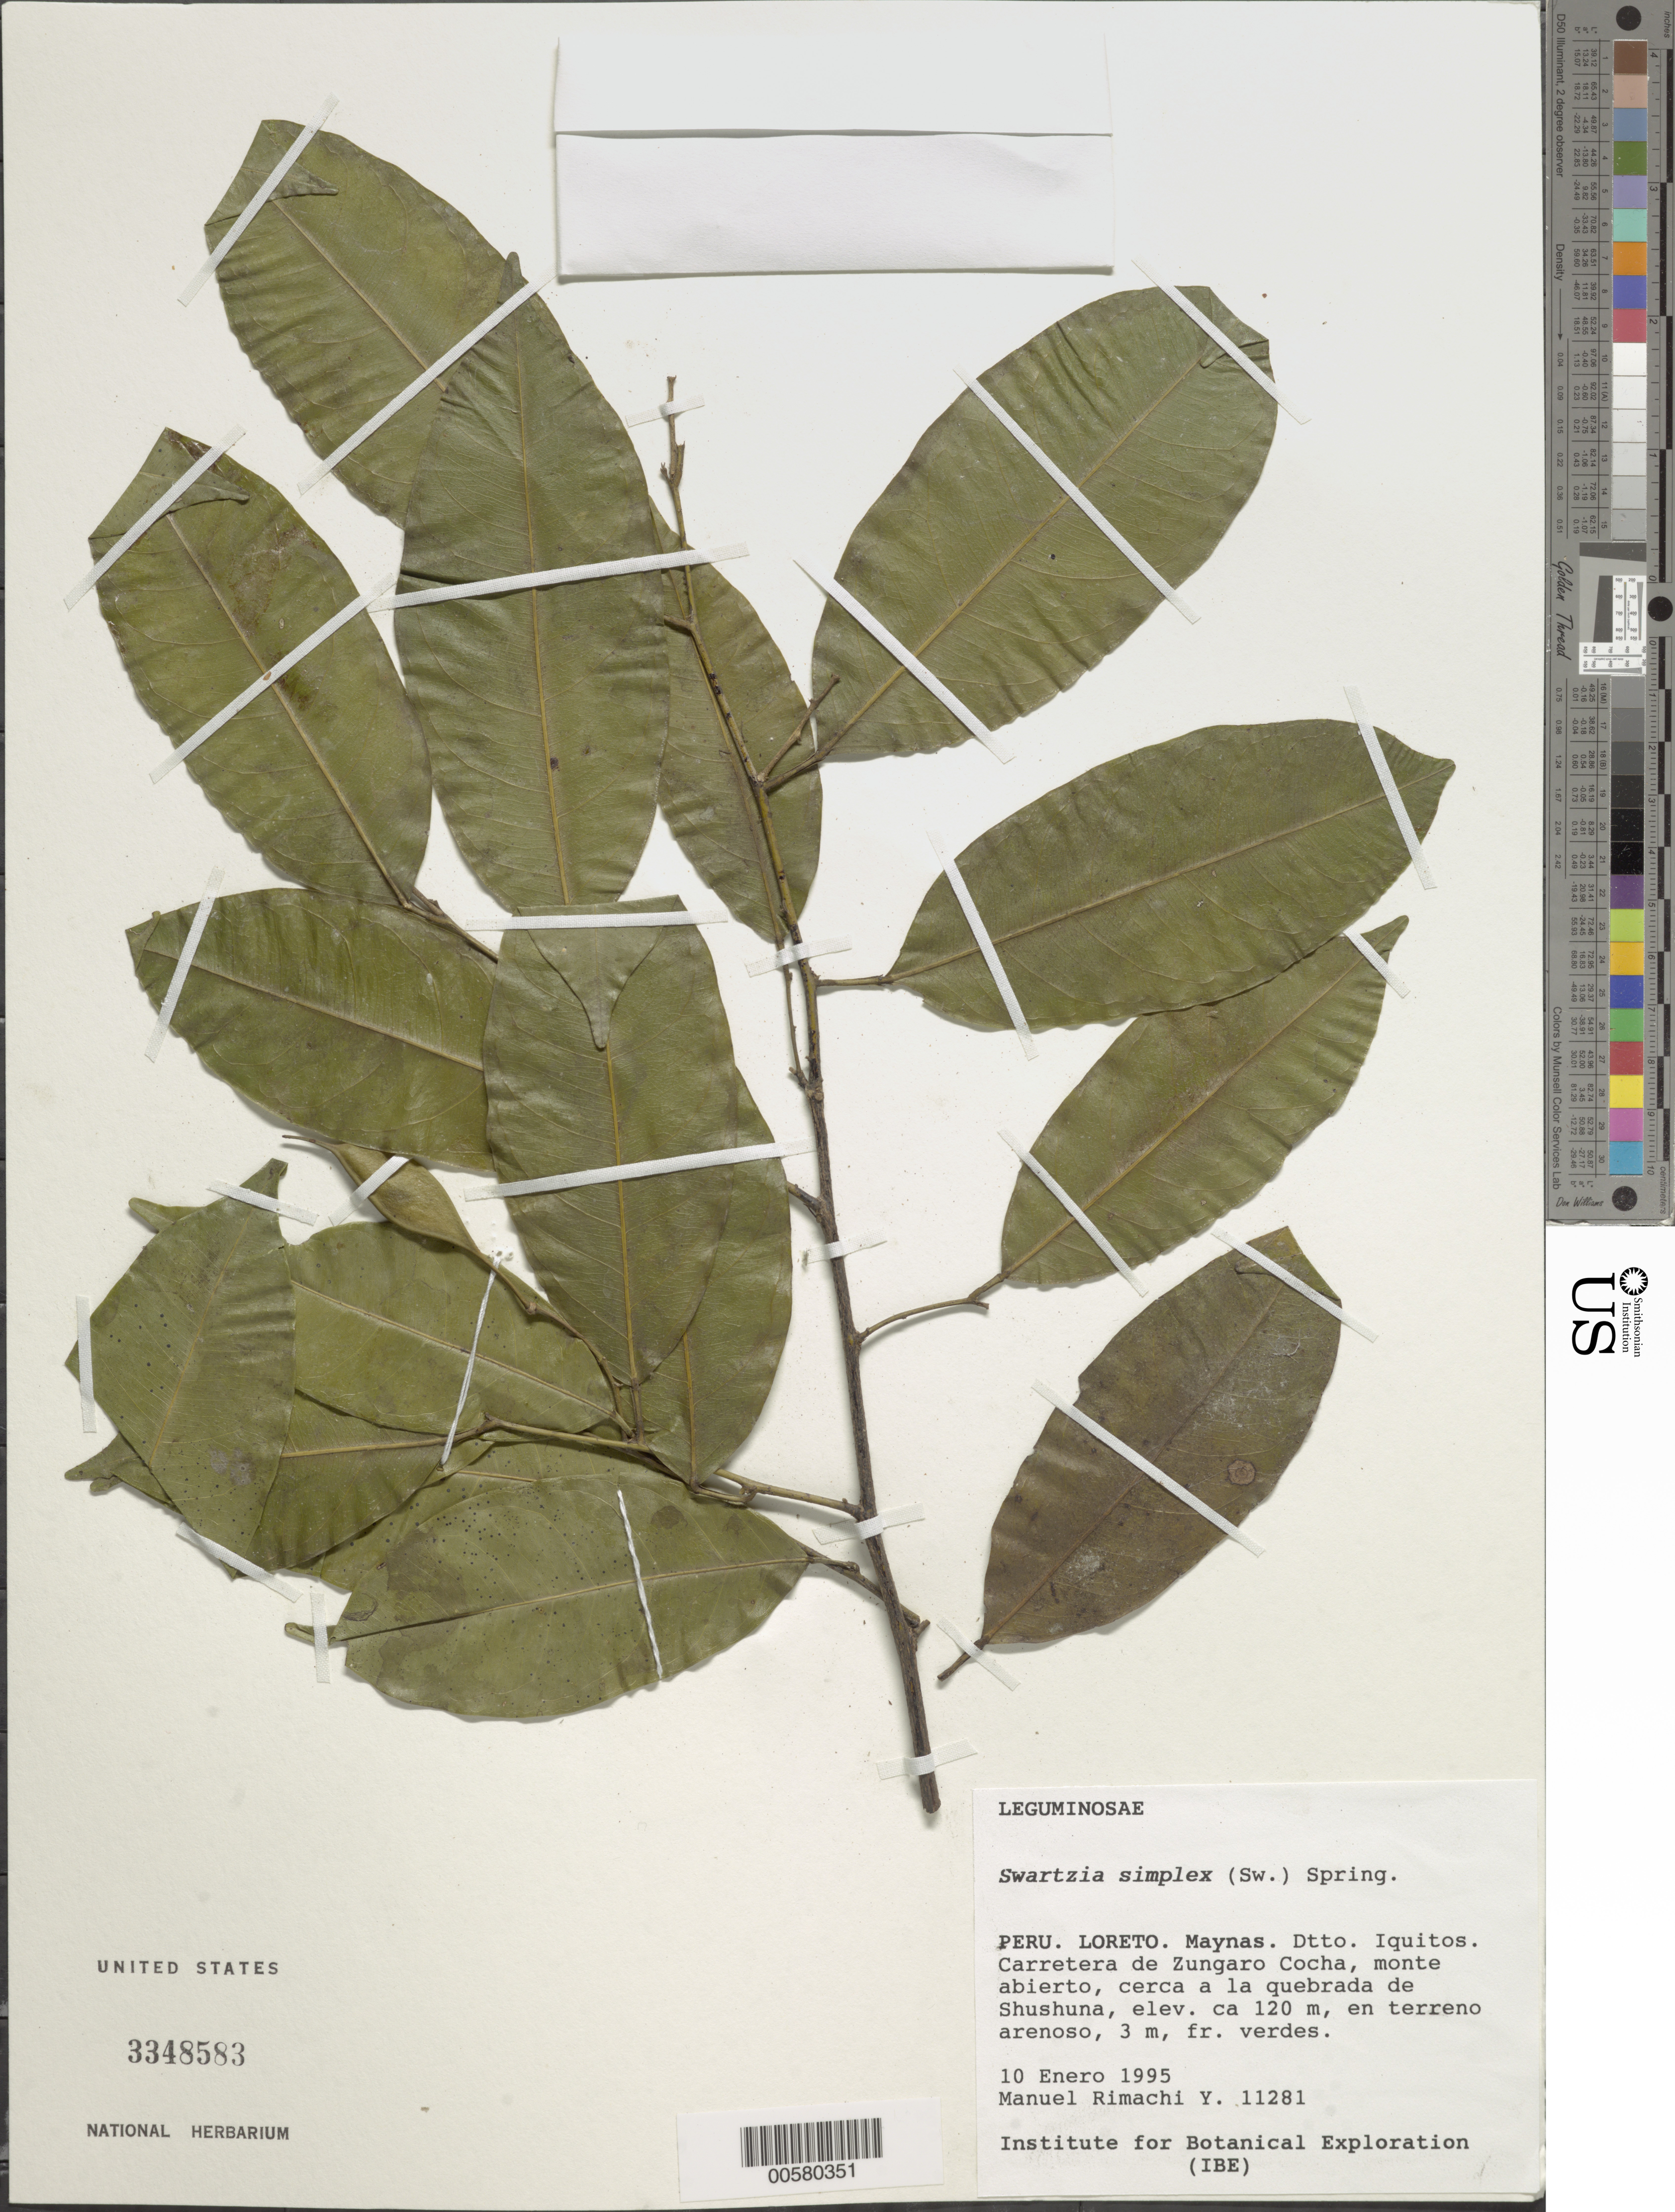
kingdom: Plantae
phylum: Tracheophyta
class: Magnoliopsida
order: Fabales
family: Fabaceae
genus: Swartzia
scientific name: Swartzia simplex var. ochnacea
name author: (DC.) R.S. Cowan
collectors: M. Rimachi Y.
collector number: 11281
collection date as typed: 10 Jan 1995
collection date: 1995-01-10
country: Peru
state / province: Loreto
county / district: Maynas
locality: Iquitos, carretera de zungaro cocha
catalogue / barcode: US 3348583